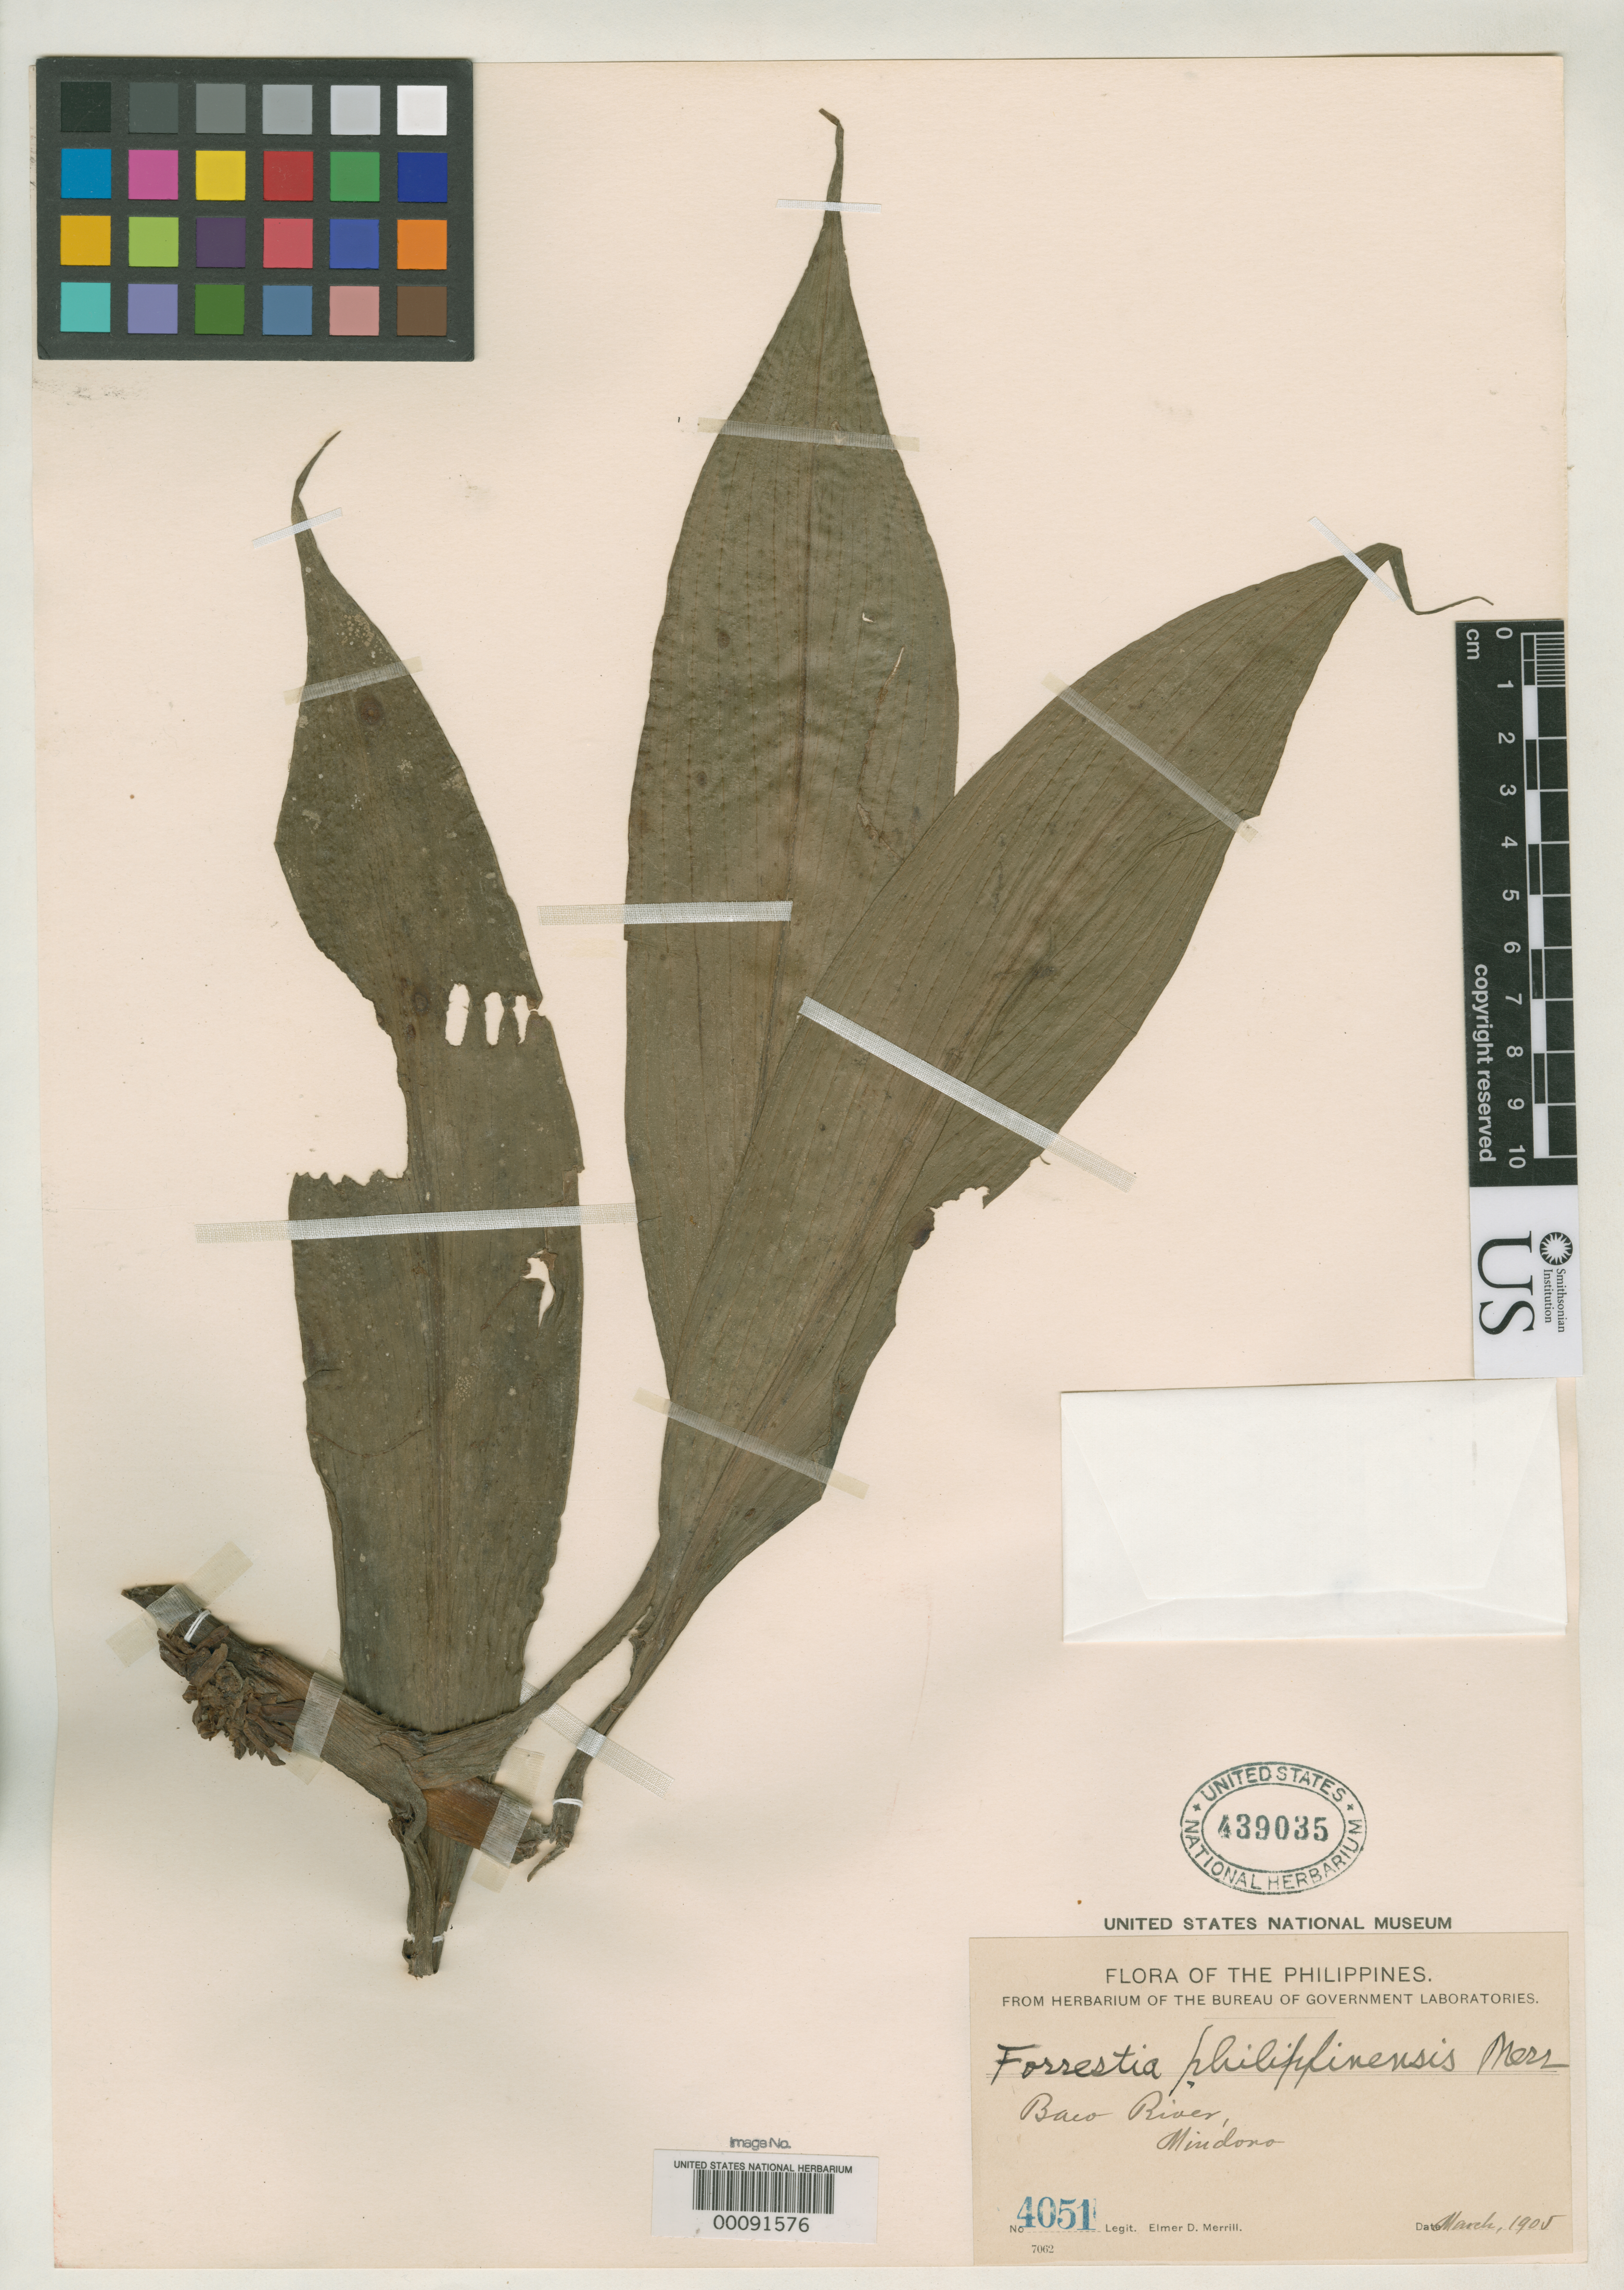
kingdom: Plantae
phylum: Tracheophyta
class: Liliopsida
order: Commelinales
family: Commelinaceae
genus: Forrestia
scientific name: Forrestia philippinensis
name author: Merr.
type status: Isotype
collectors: E. D. Merrill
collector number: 4051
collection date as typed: Mar 1905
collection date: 1905-03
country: Philippines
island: Mindoro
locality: Baco River.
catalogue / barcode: US 439035